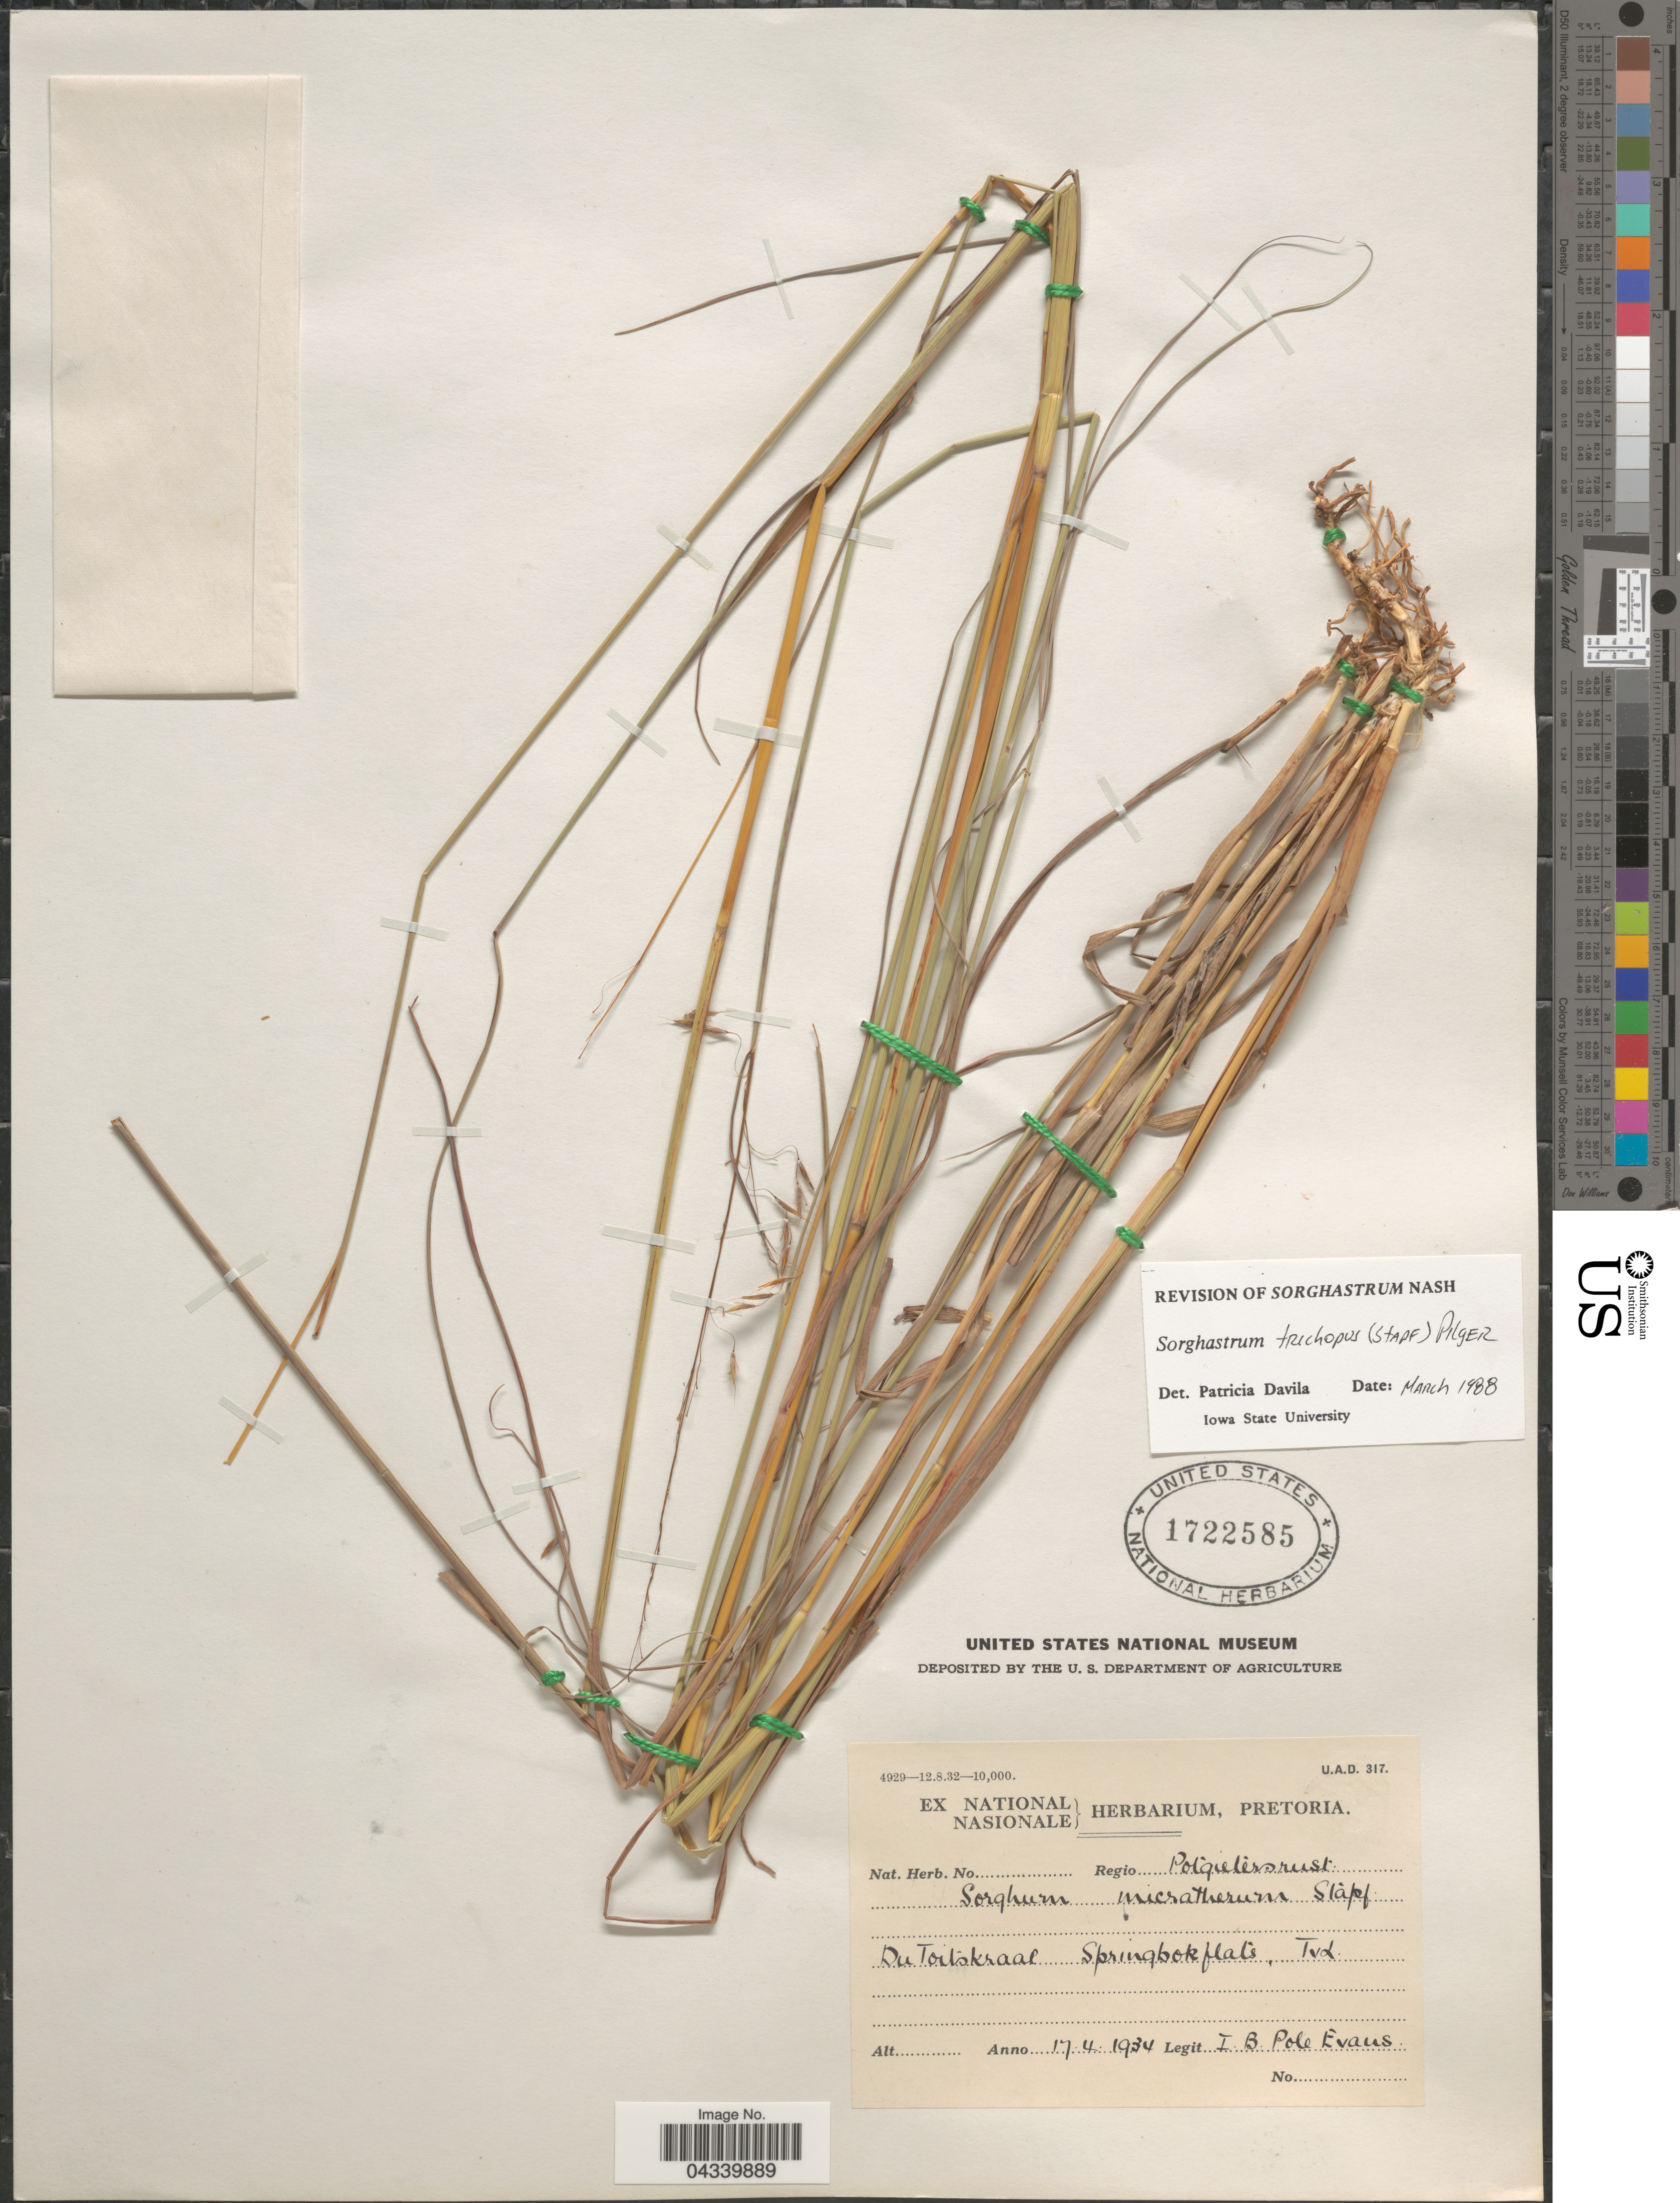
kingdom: Plantae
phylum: Tracheophyta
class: Liliopsida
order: Poales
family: Poaceae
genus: Sorghastrum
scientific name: Sorghastrum stipoides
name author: (Kunth) Nash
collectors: I. B. Pole-Evans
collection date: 1934-04-17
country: South Africa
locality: Regio Potgietersrust. Du Toitskraal Springbokflats, Tvl.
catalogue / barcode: US 1722585